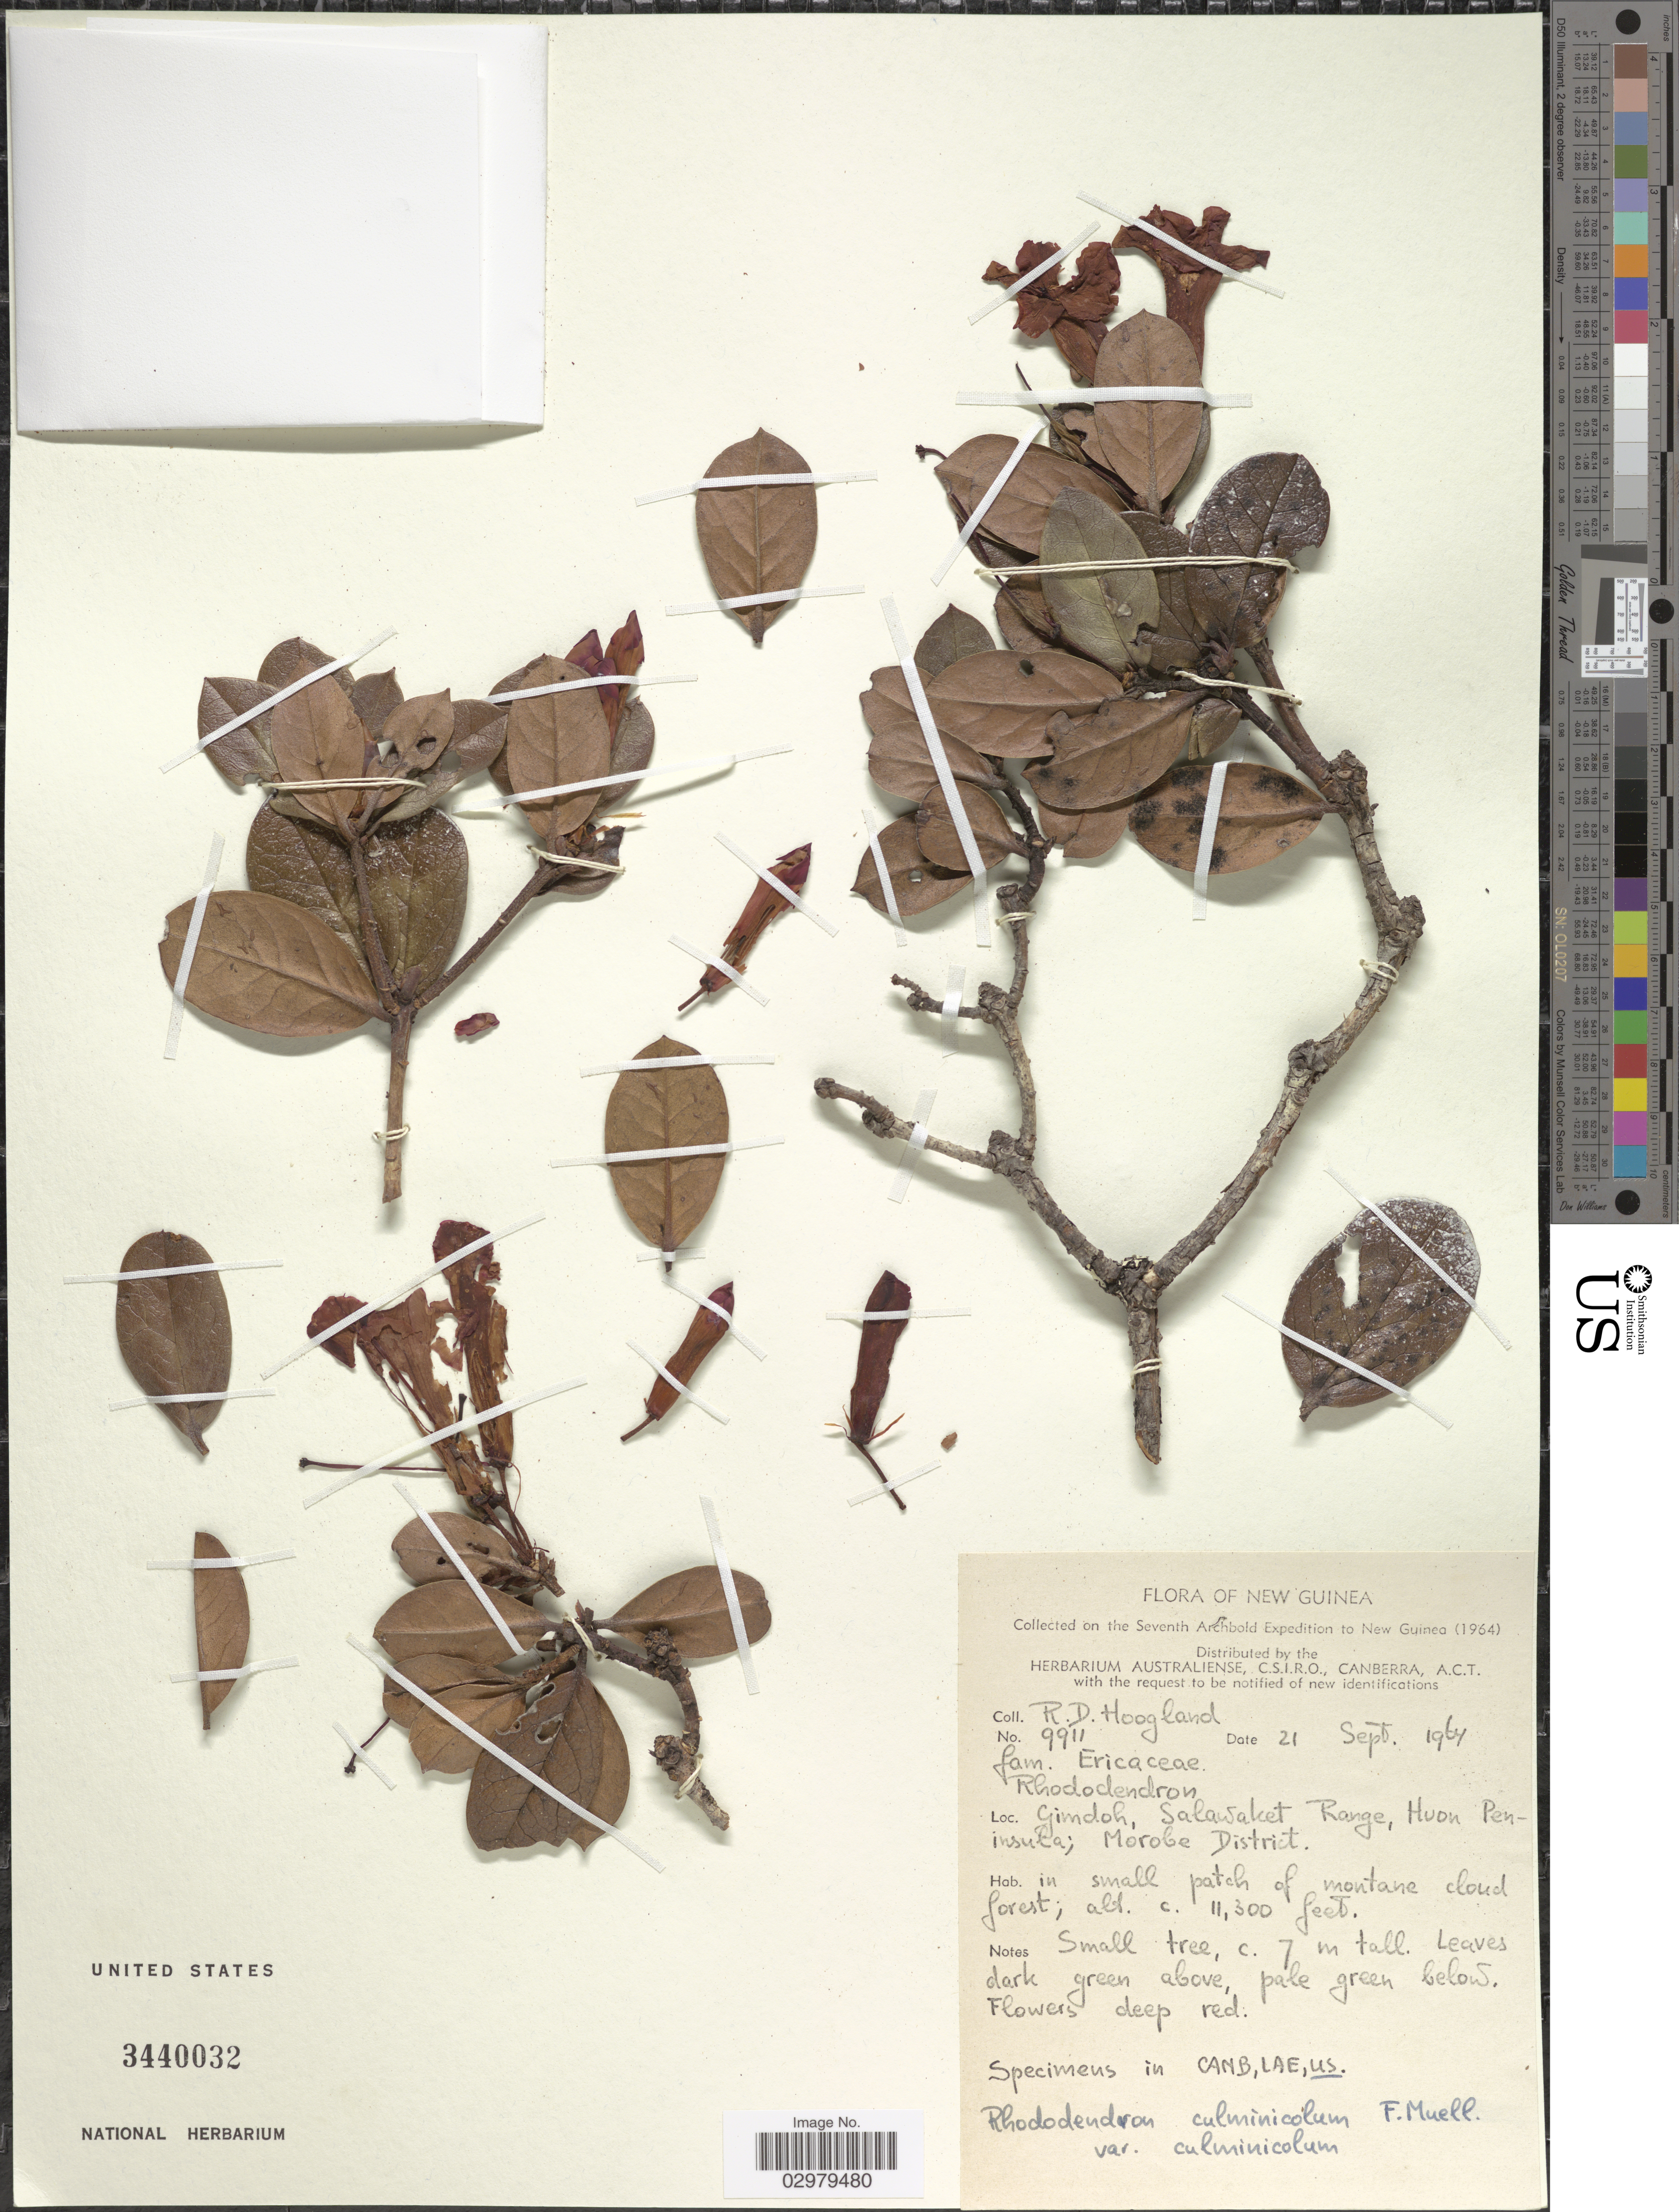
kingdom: Plantae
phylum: Tracheophyta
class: Magnoliopsida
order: Ericales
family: Ericaceae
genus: Rhododendron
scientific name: Rhododendron culminicolum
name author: F. Muell.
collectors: R. D. Hoogland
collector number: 9911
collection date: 1964-09-21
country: Papua New Guinea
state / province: Morobe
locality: New Guinea. Gimdoh, Salawaket, Huon Peninsula; Morobe District.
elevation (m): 3444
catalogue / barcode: US 3440032